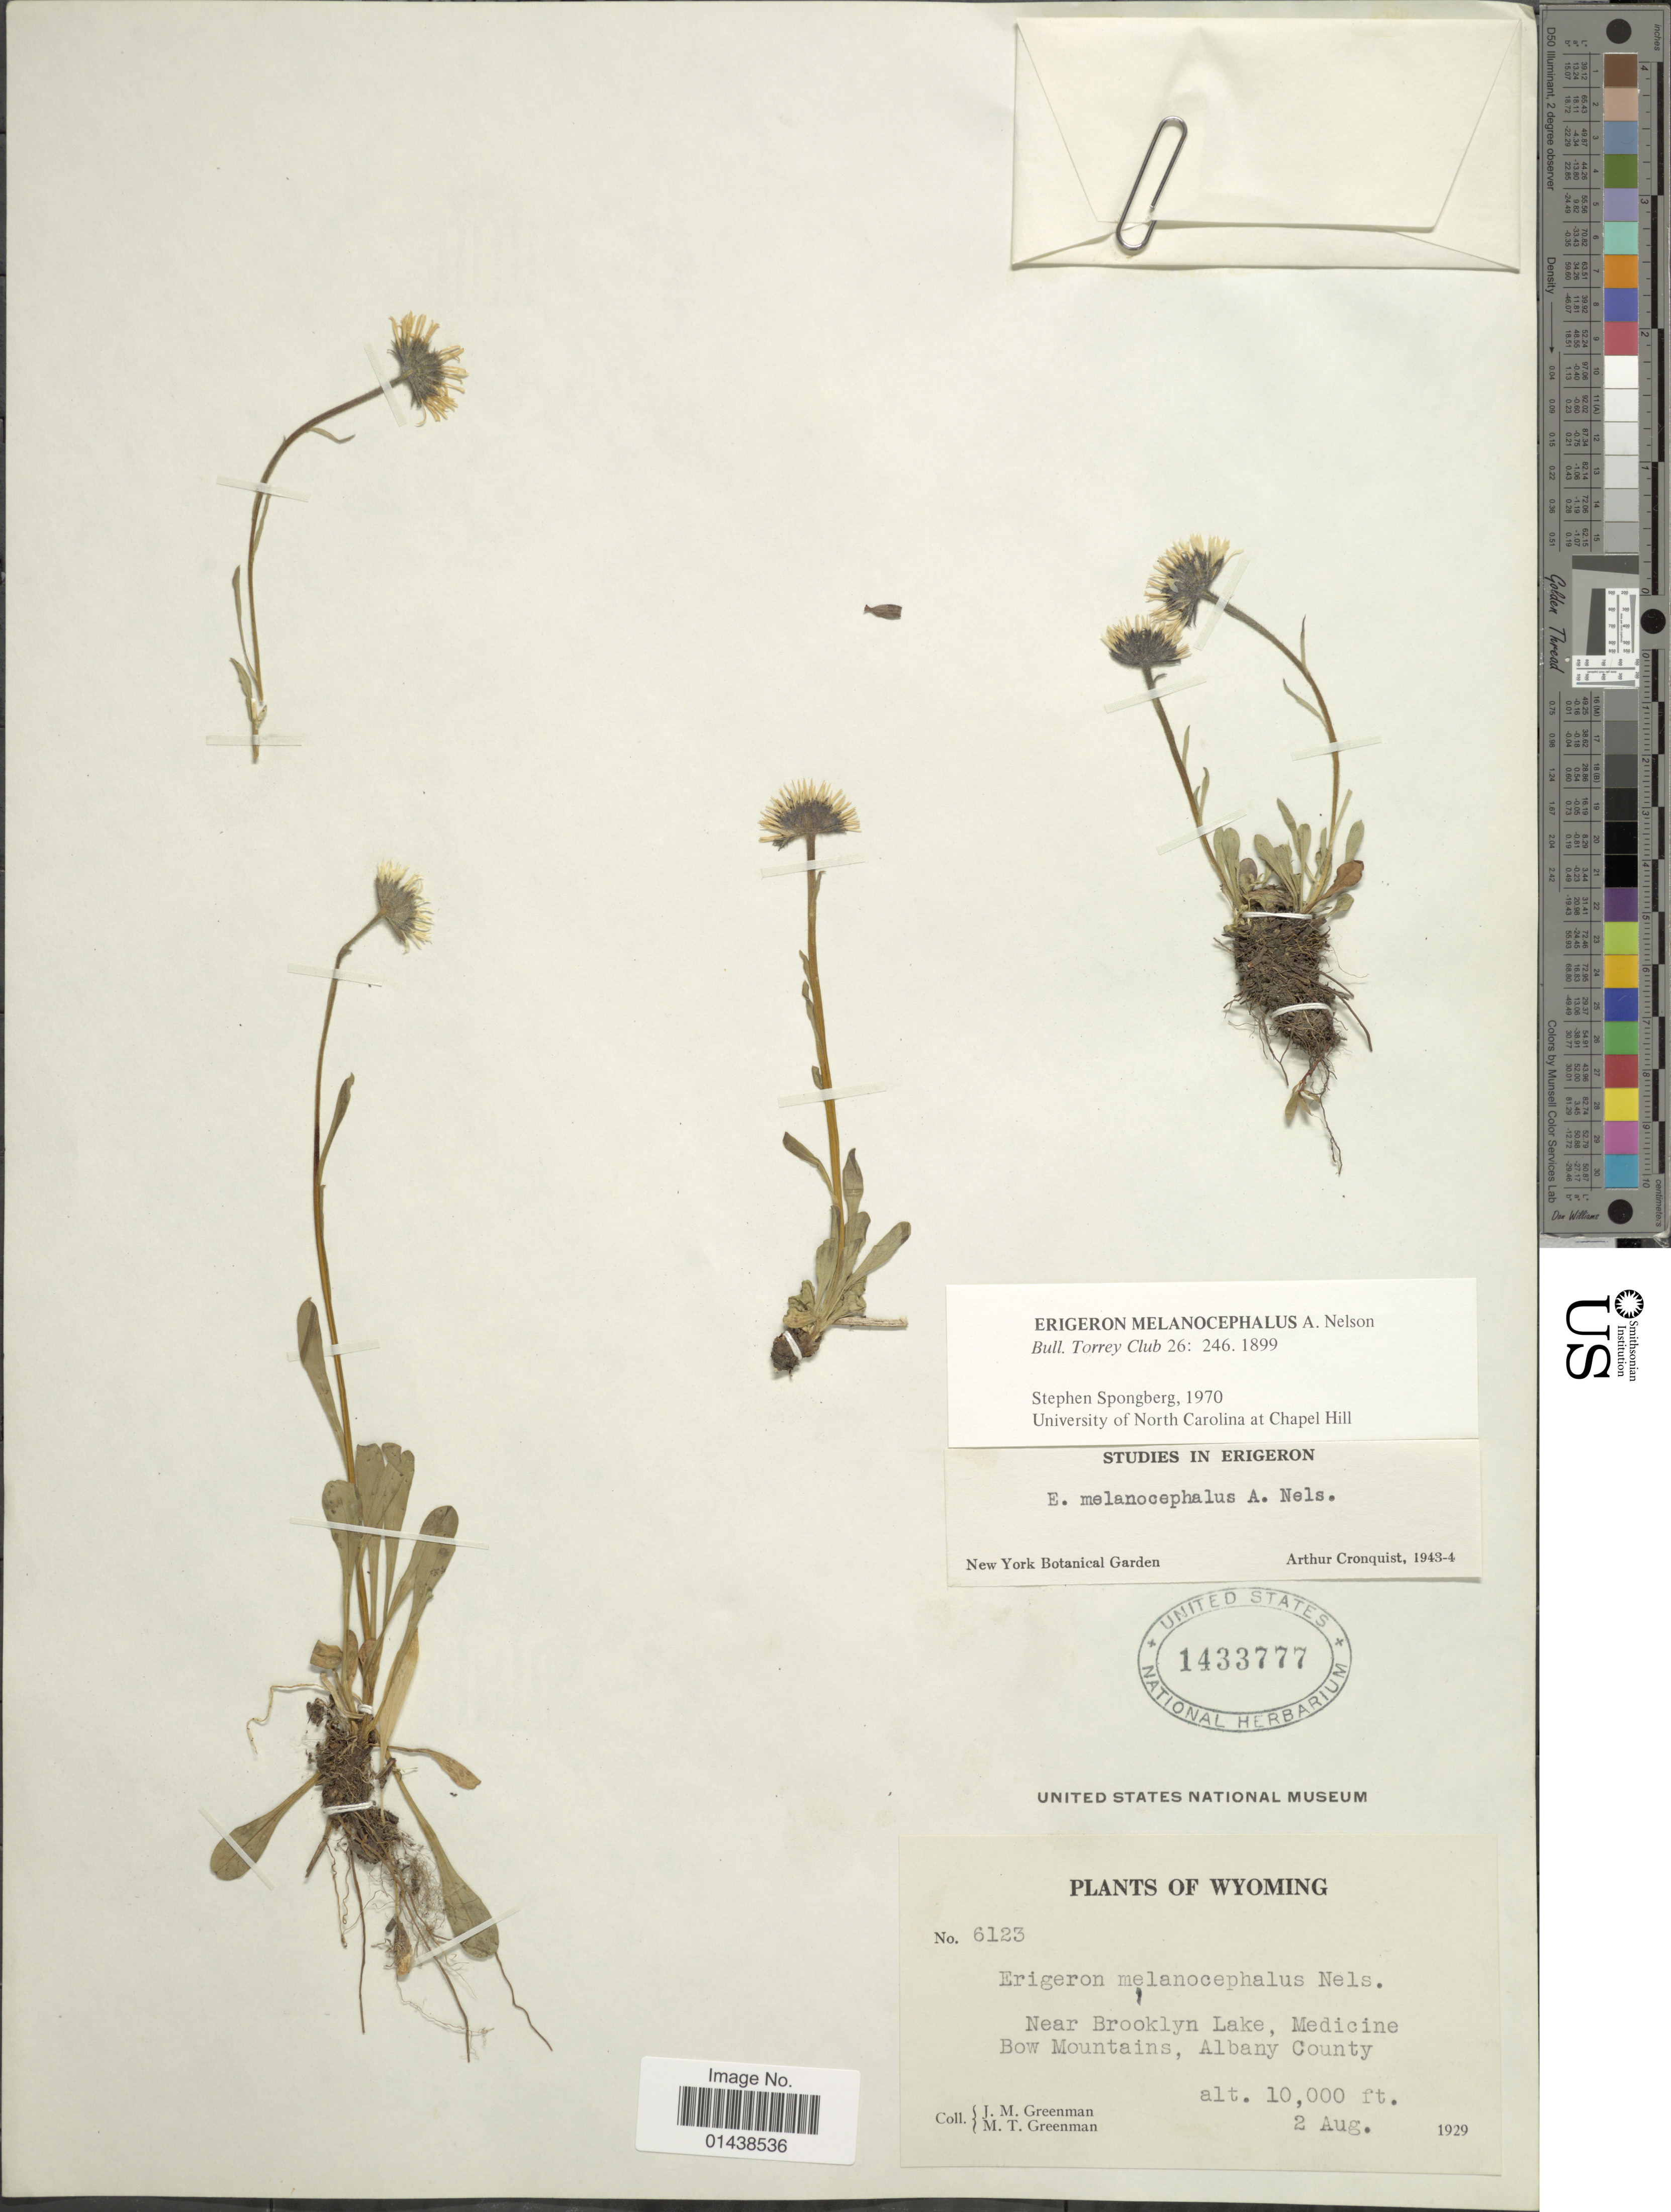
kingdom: Plantae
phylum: Tracheophyta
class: Magnoliopsida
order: Asterales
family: Asteraceae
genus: Erigeron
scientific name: Erigeron melanocephalus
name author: (A. Nelson) A. Nelson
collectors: J. M. Greenman & M. Greenman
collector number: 6123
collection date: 1929-08-02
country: United States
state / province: Wyoming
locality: Near Brooklyn Lake, Medicine Bow Mountains, Albany County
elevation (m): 3048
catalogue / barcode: US 1433777